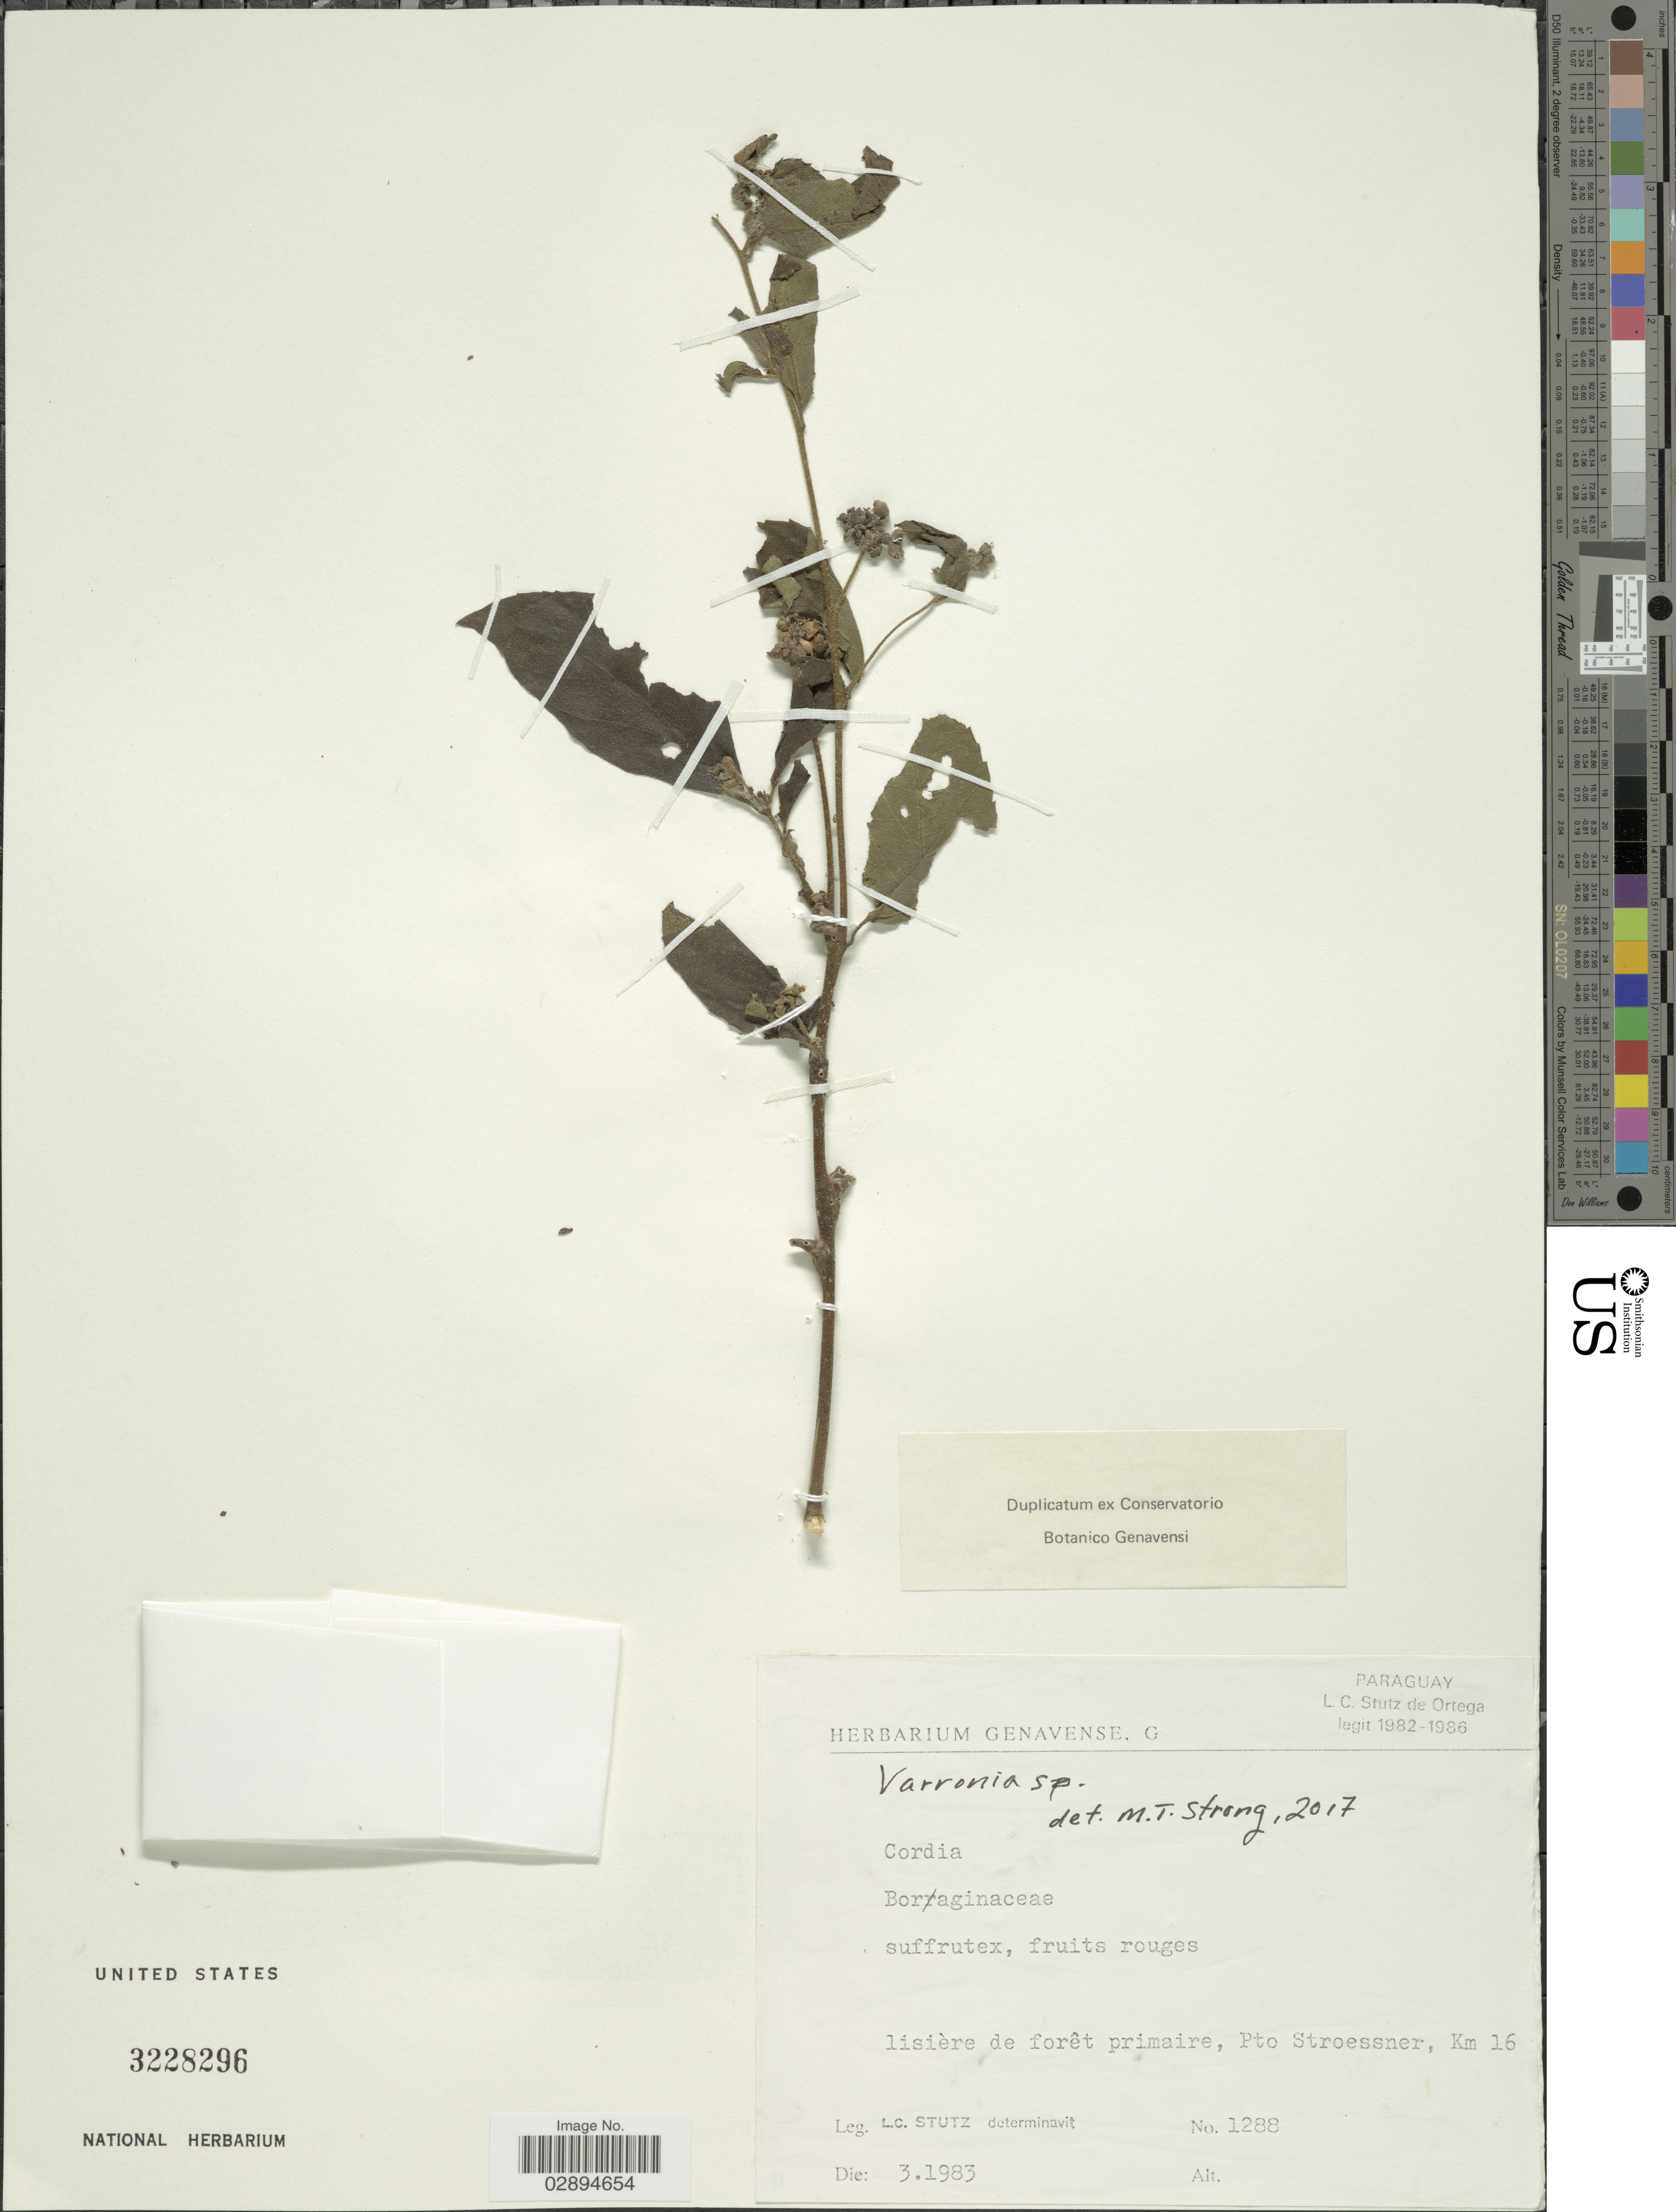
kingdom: Plantae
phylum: Tracheophyta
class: Magnoliopsida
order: Boraginales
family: Cordiaceae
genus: Varronia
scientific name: Varronia sp.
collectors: L. C. Stutz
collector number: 1288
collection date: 1983-03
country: Paraguay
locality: Lisière de forêt primaire, Pto Stroessner, Km 16.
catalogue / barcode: US 3228296